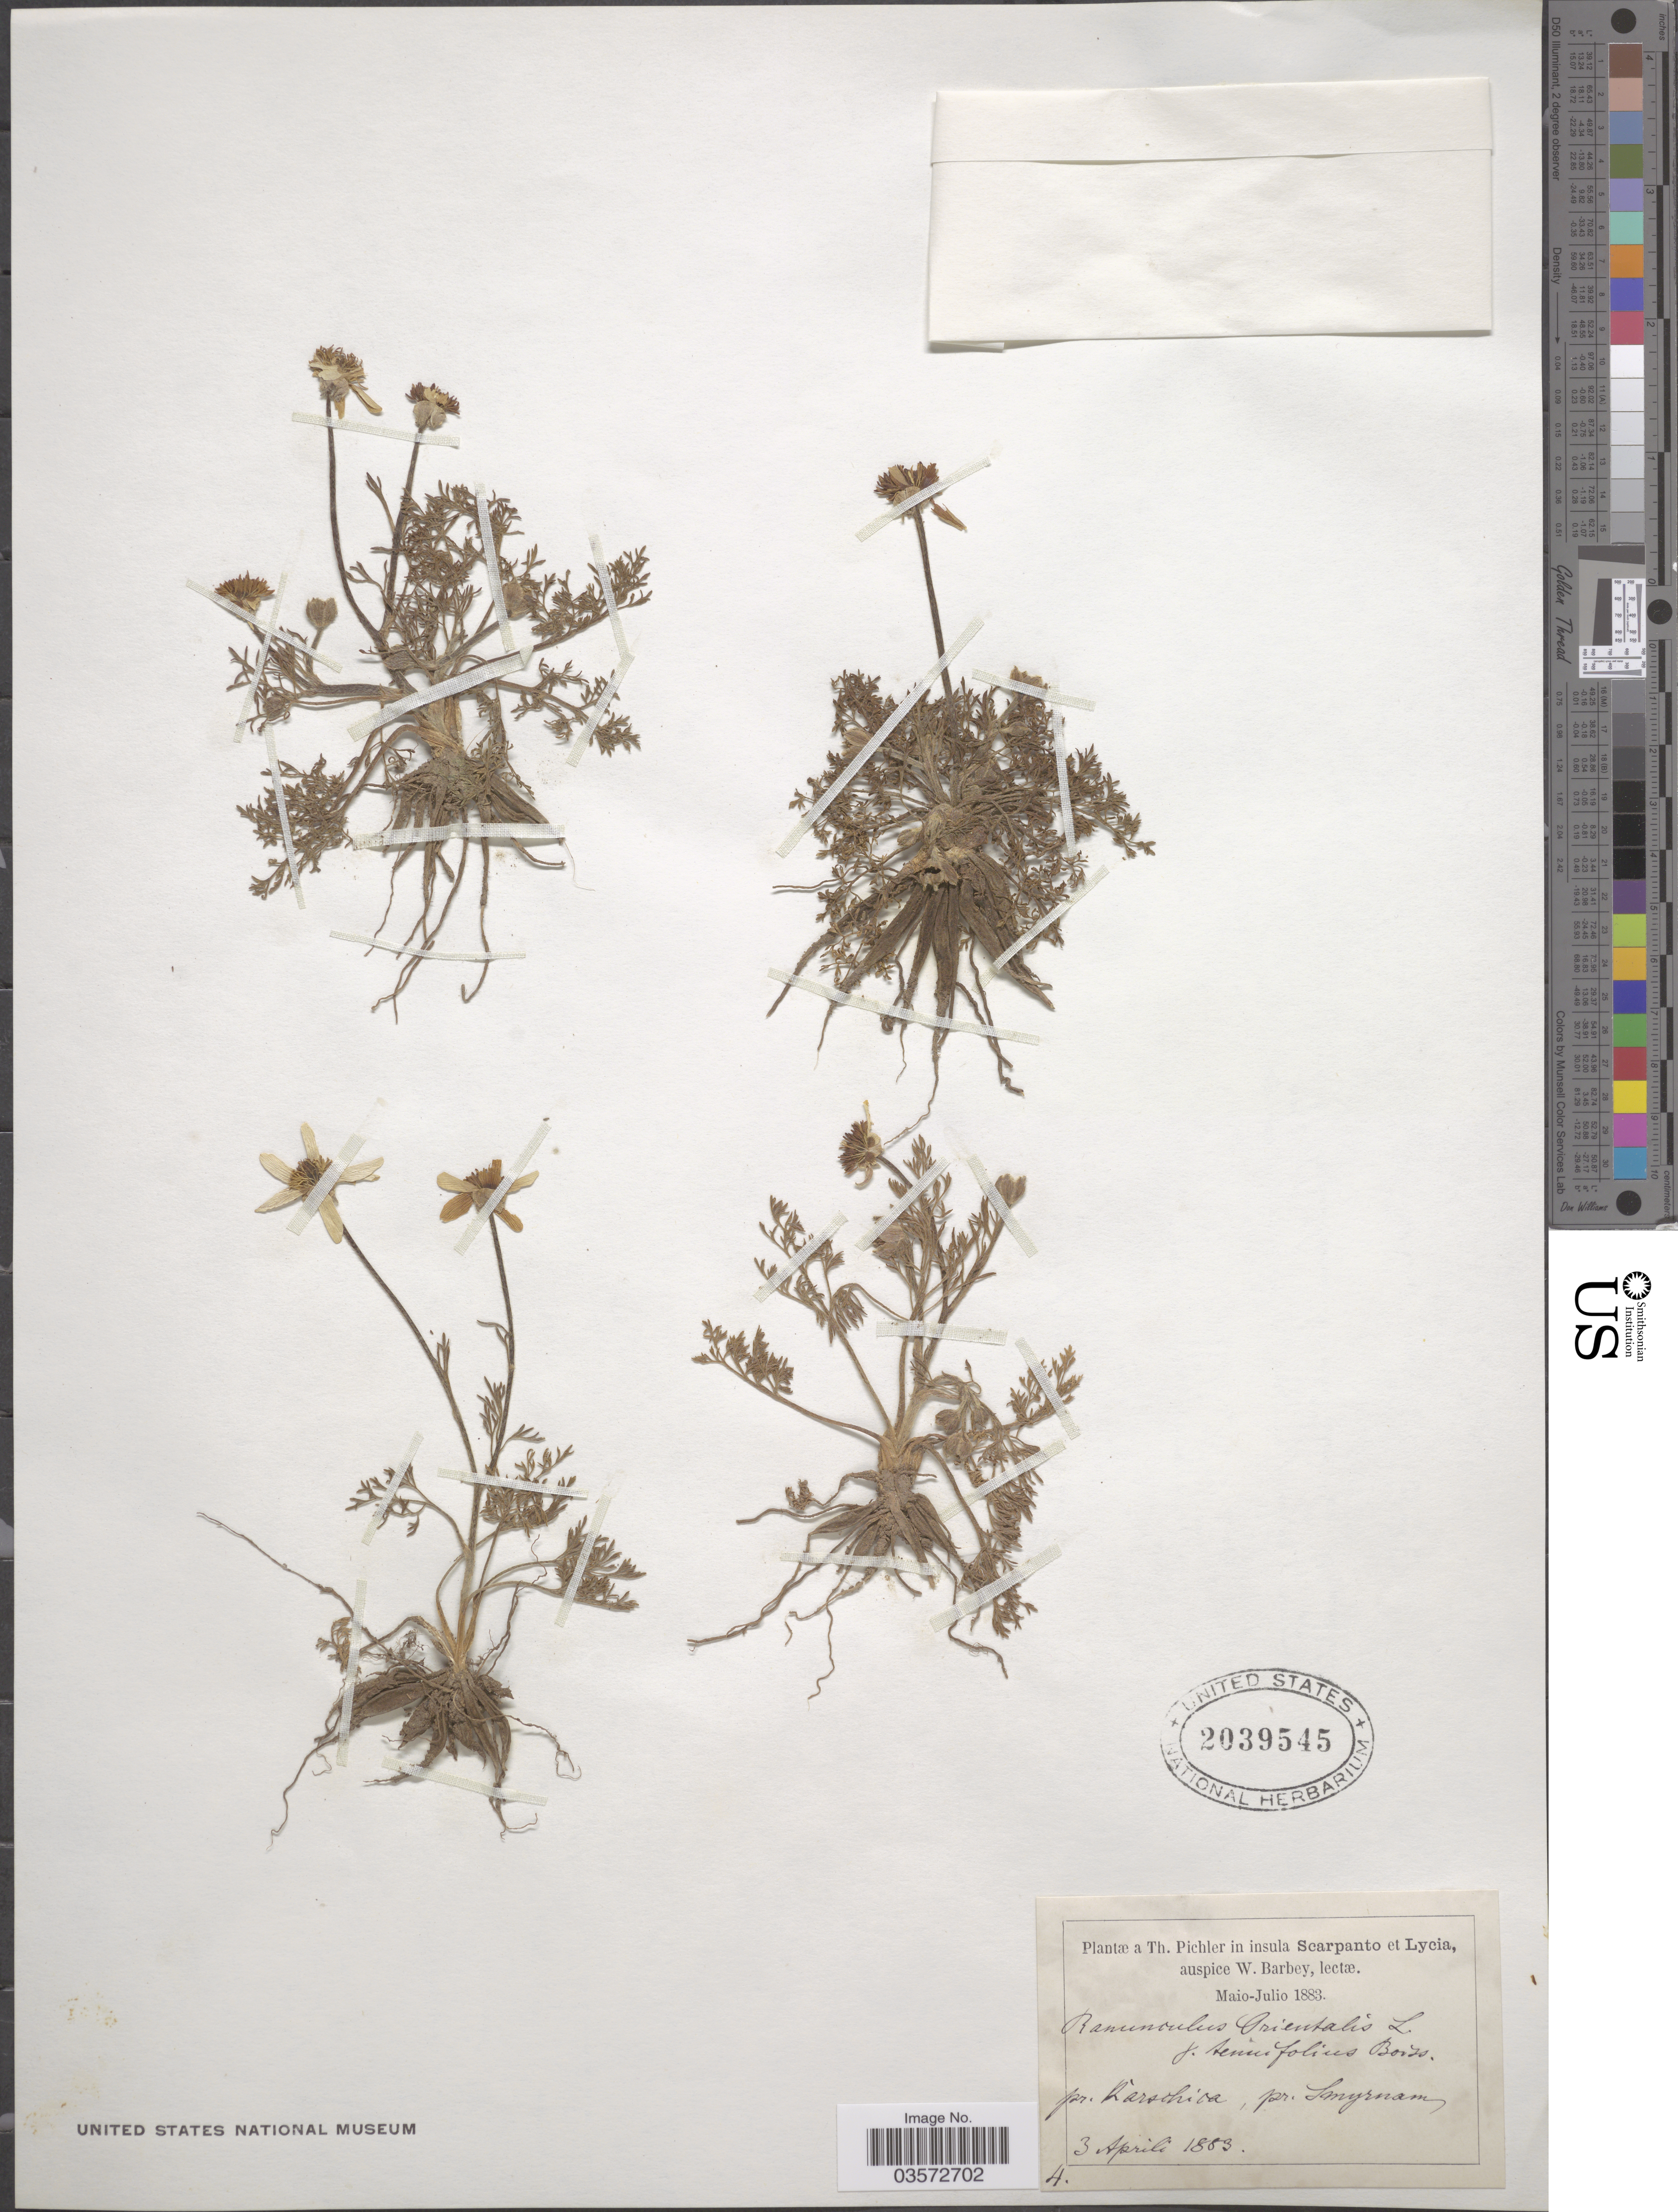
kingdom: Plantae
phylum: Tracheophyta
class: Magnoliopsida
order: Ranunculales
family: Ranunculaceae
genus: Ranunculus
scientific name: Ranunculus orientalis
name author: L.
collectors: T. Pichler & W. Barbey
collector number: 4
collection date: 1883-04-03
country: Turkey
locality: In insula Scarpanto et Lycia. Pr. Karshica [interpreted], pr. Smyrnam.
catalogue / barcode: US 2039545